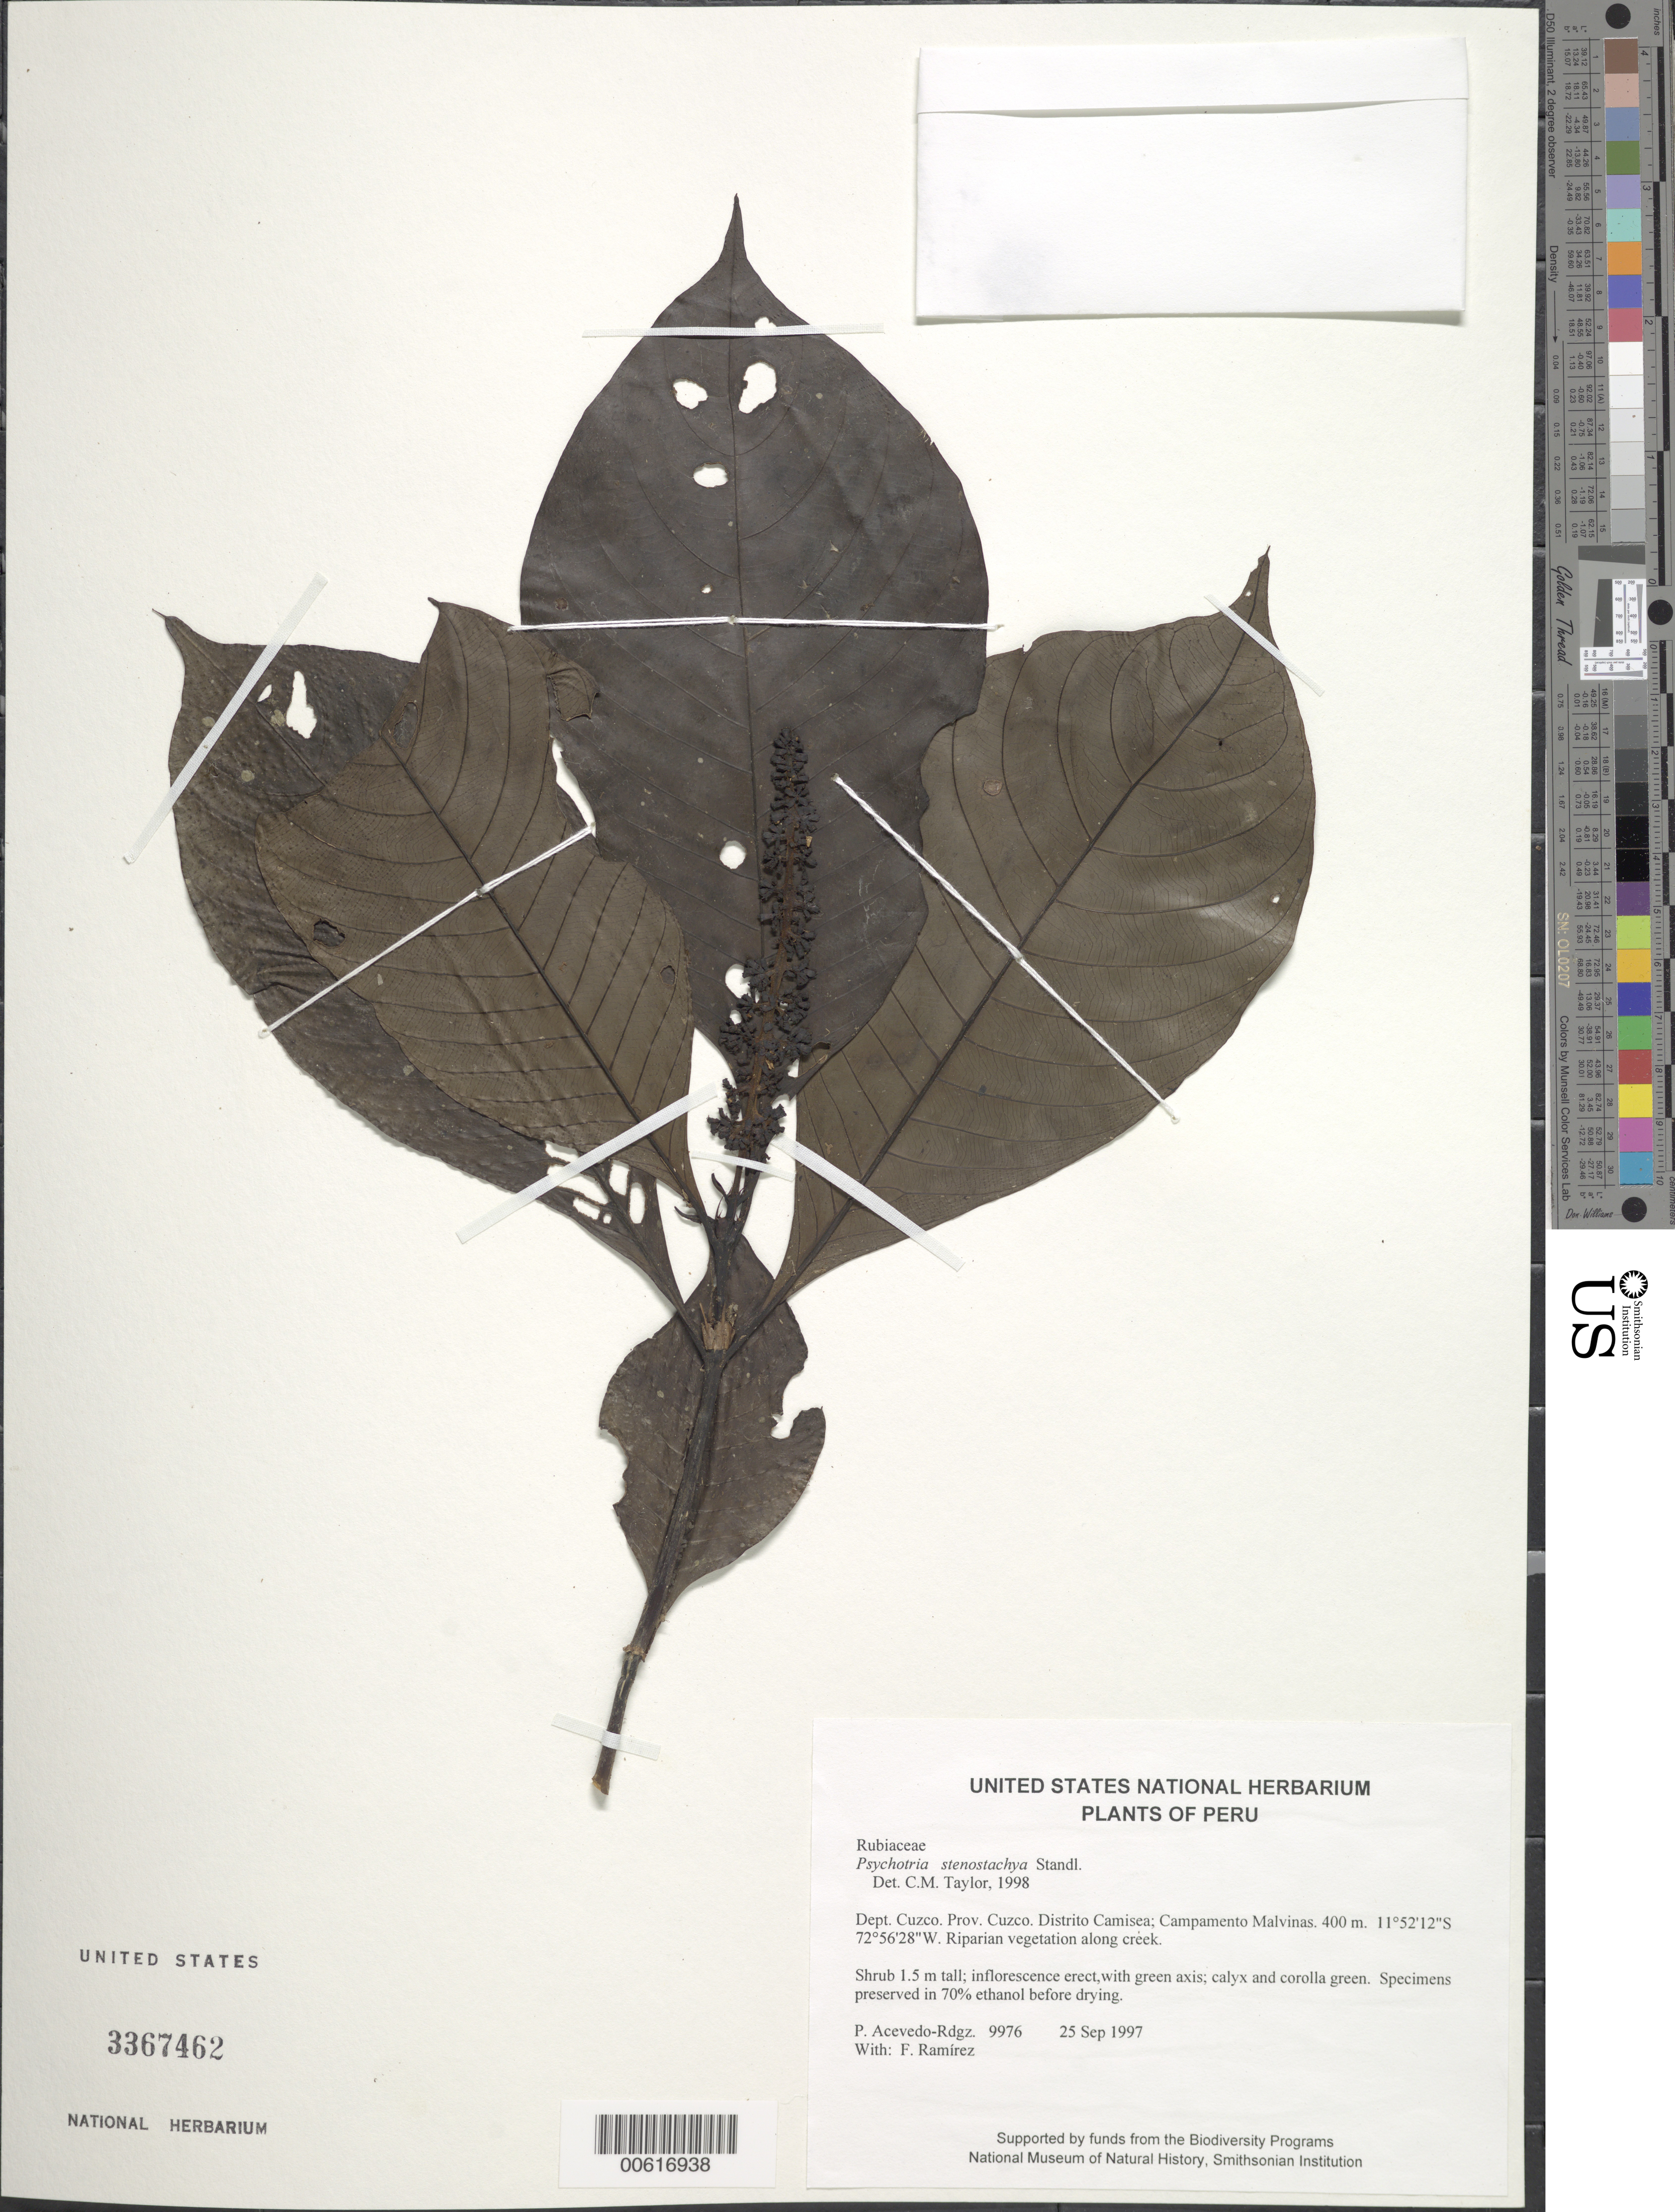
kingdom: Plantae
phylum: Tracheophyta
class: Magnoliopsida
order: Gentianales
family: Rubiaceae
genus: Psychotria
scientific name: Psychotria tessmannii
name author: Standl.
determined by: Taylor, Charlotte M.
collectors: P. Acevedo-Rodr. & F. Ramirez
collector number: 9976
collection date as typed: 25 Sep 1997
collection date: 1997-09-25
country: Peru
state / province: Cusco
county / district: Cusco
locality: Distrito Camisea; Campamento Malvinas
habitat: Riparian vegetation along creek.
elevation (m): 400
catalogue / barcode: US 3367462